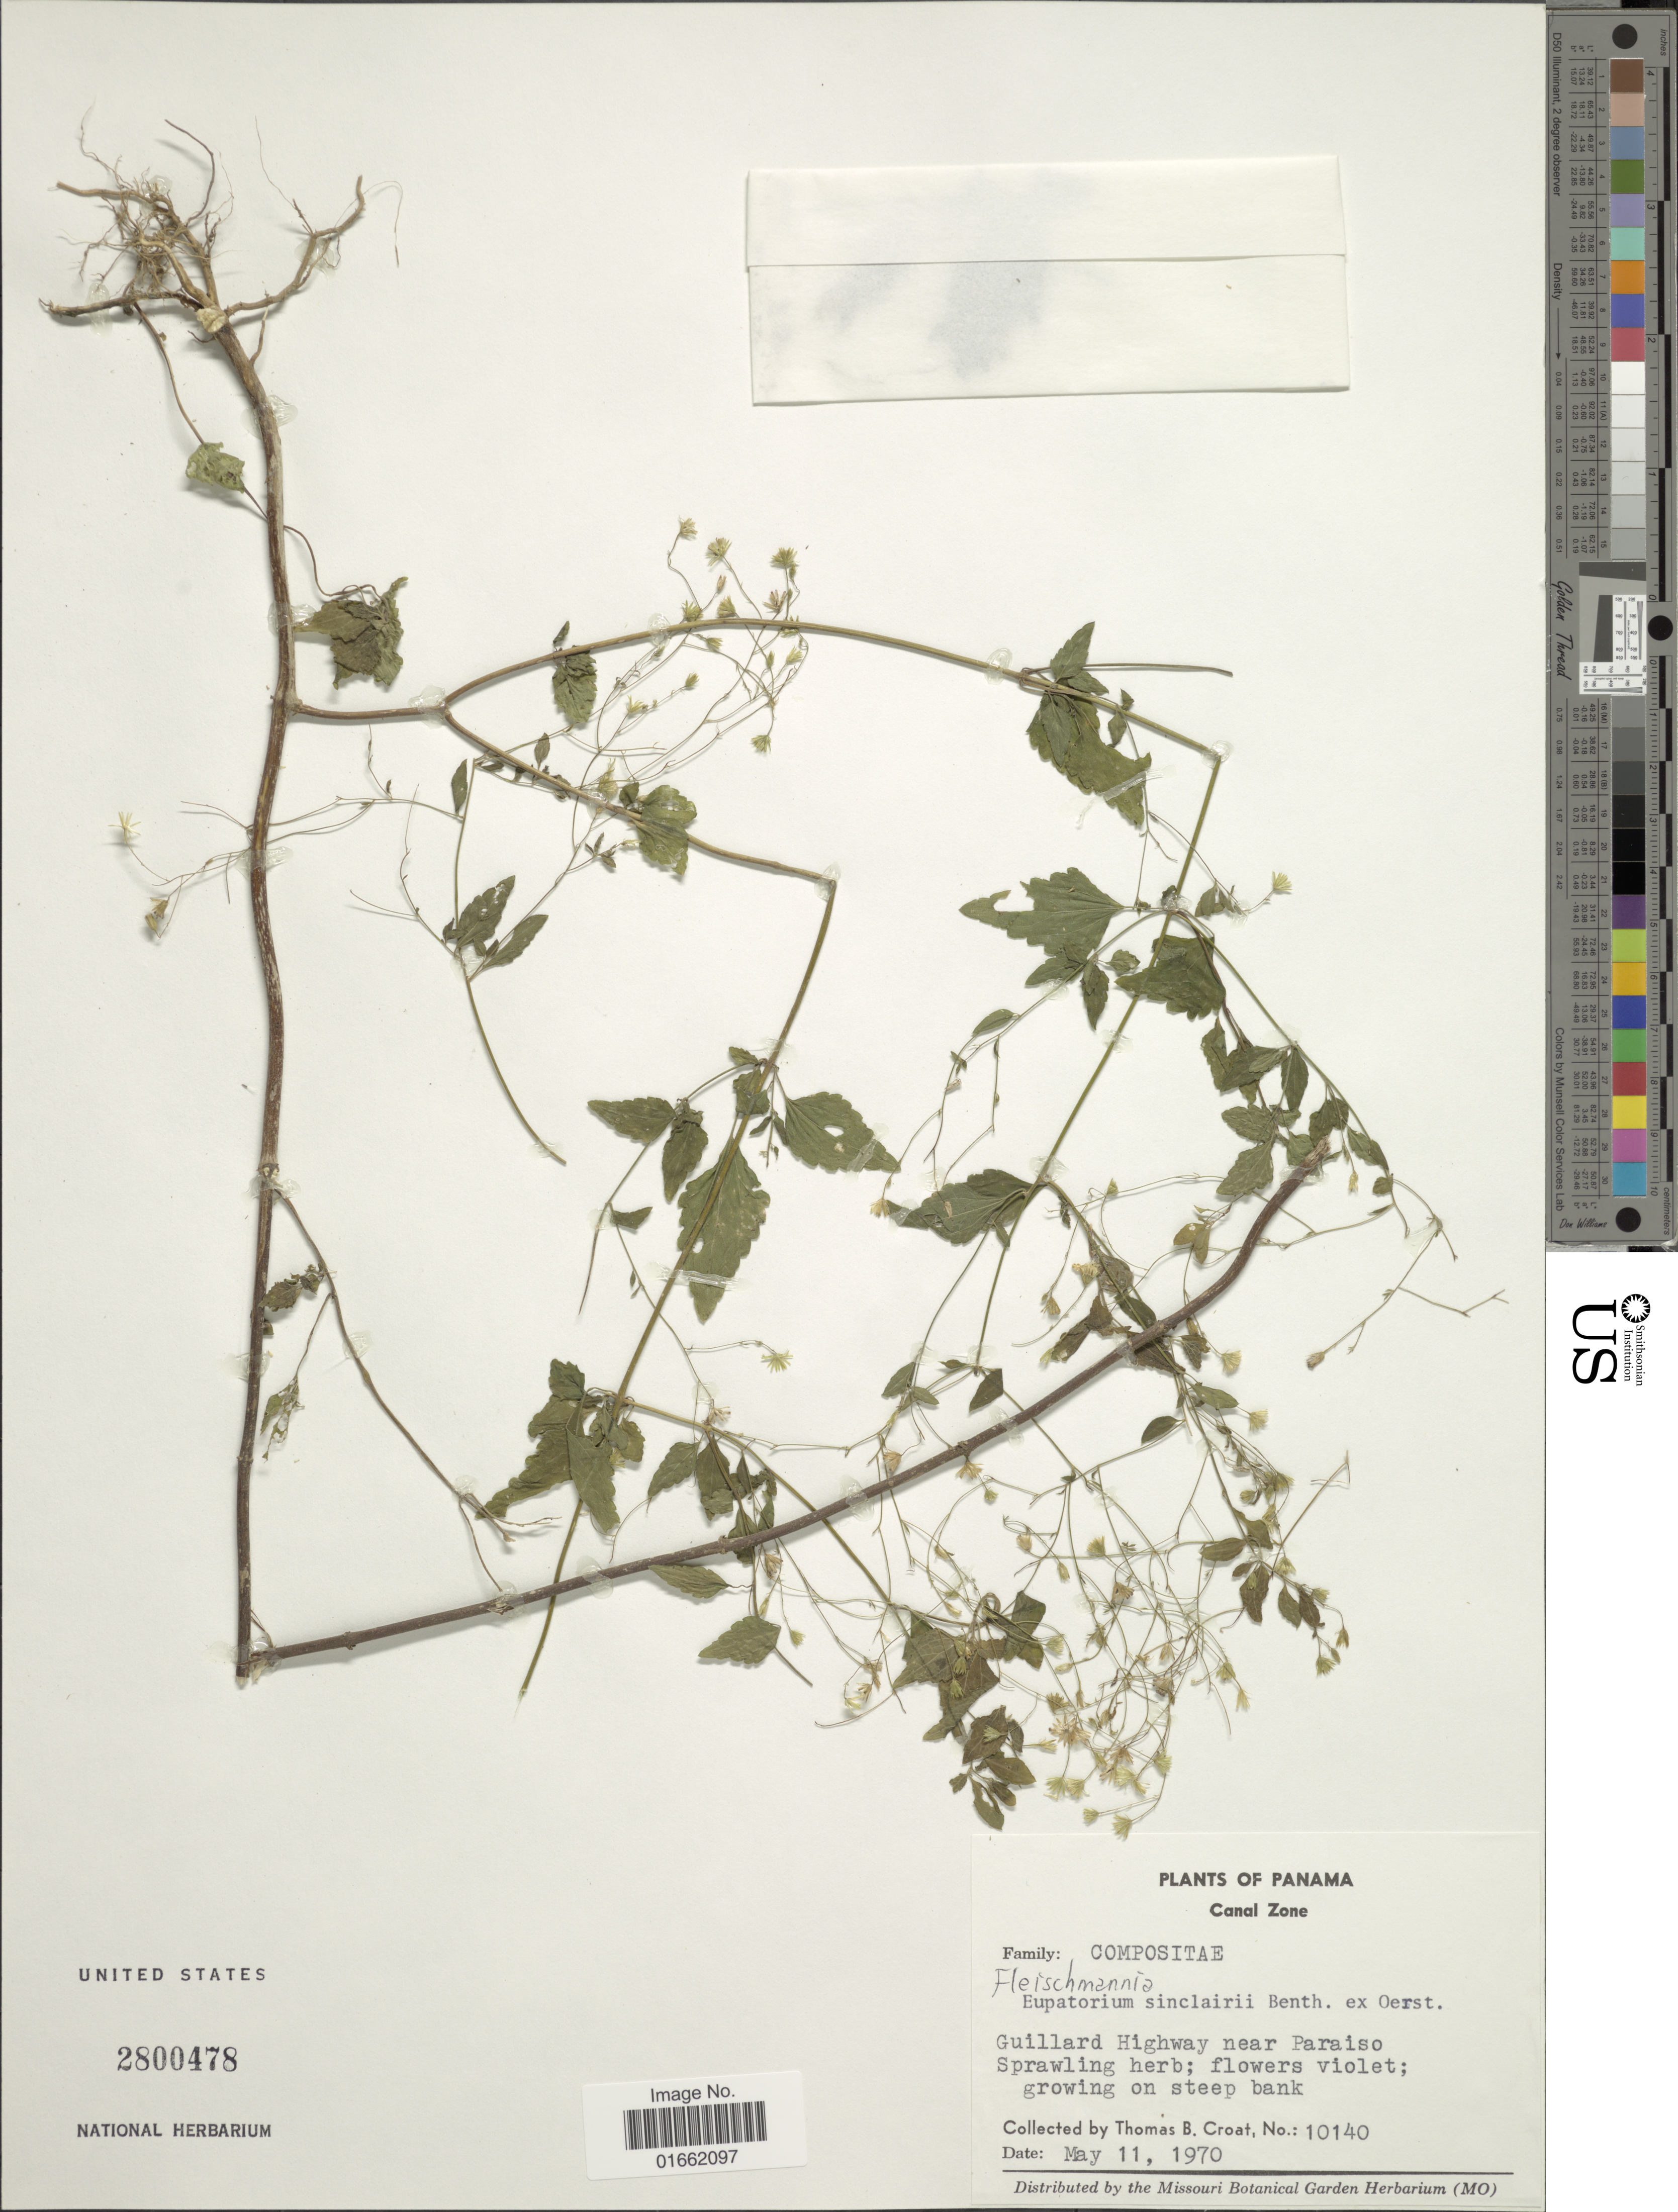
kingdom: Plantae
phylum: Tracheophyta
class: Magnoliopsida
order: Asterales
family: Asteraceae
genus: Fleischmannia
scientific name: Fleischmannia sinclairii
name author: (Benth. ex Oerst.) R.M. King & H. Rob.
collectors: T. B. Croat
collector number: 10140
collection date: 1970-05-11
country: Panama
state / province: Colón / Panamá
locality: Canal Zone. Guillard Highway near Paraiso Sprawling herb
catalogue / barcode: US 2800478